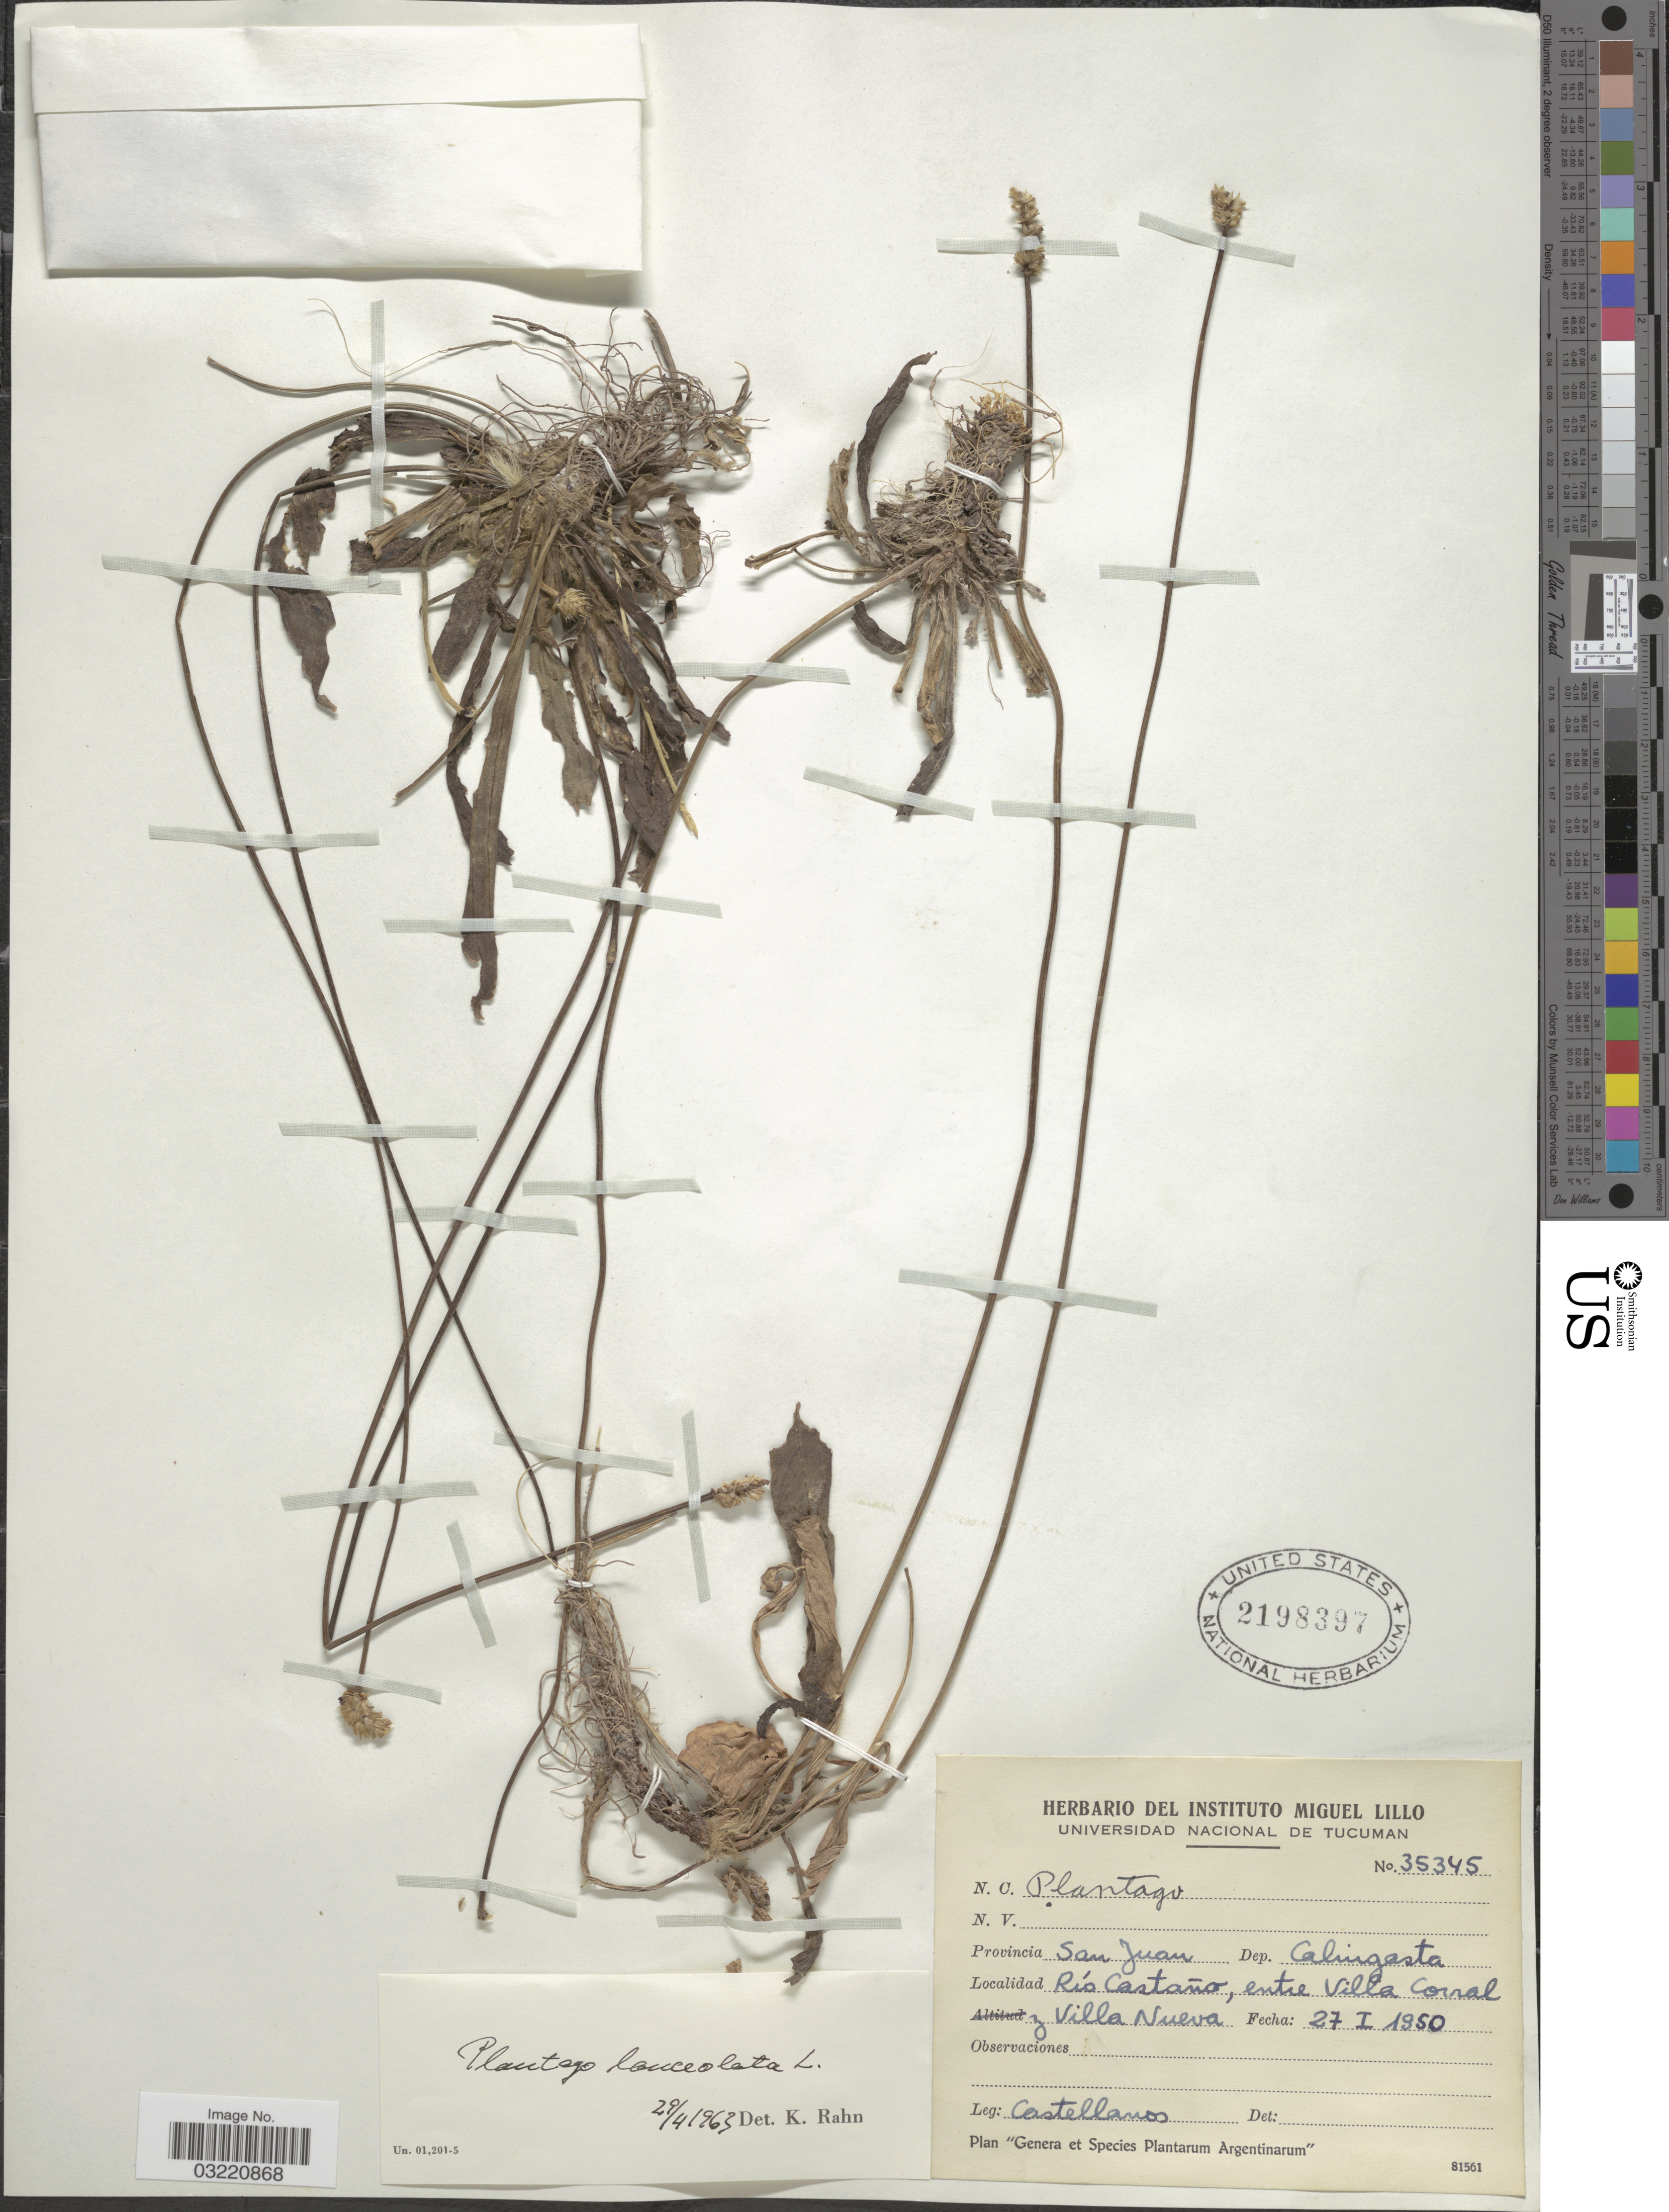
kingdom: Plantae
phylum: Tracheophyta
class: Magnoliopsida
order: Lamiales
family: Plantaginaceae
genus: Plantago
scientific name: Plantago lanceolata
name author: L.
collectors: -- Castellanos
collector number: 35345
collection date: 1950-01-27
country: Argentina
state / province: San Juan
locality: Dep. Calingasta. Río Castaño, entre Villa Corral y Villa Nueva.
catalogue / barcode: US 2198397